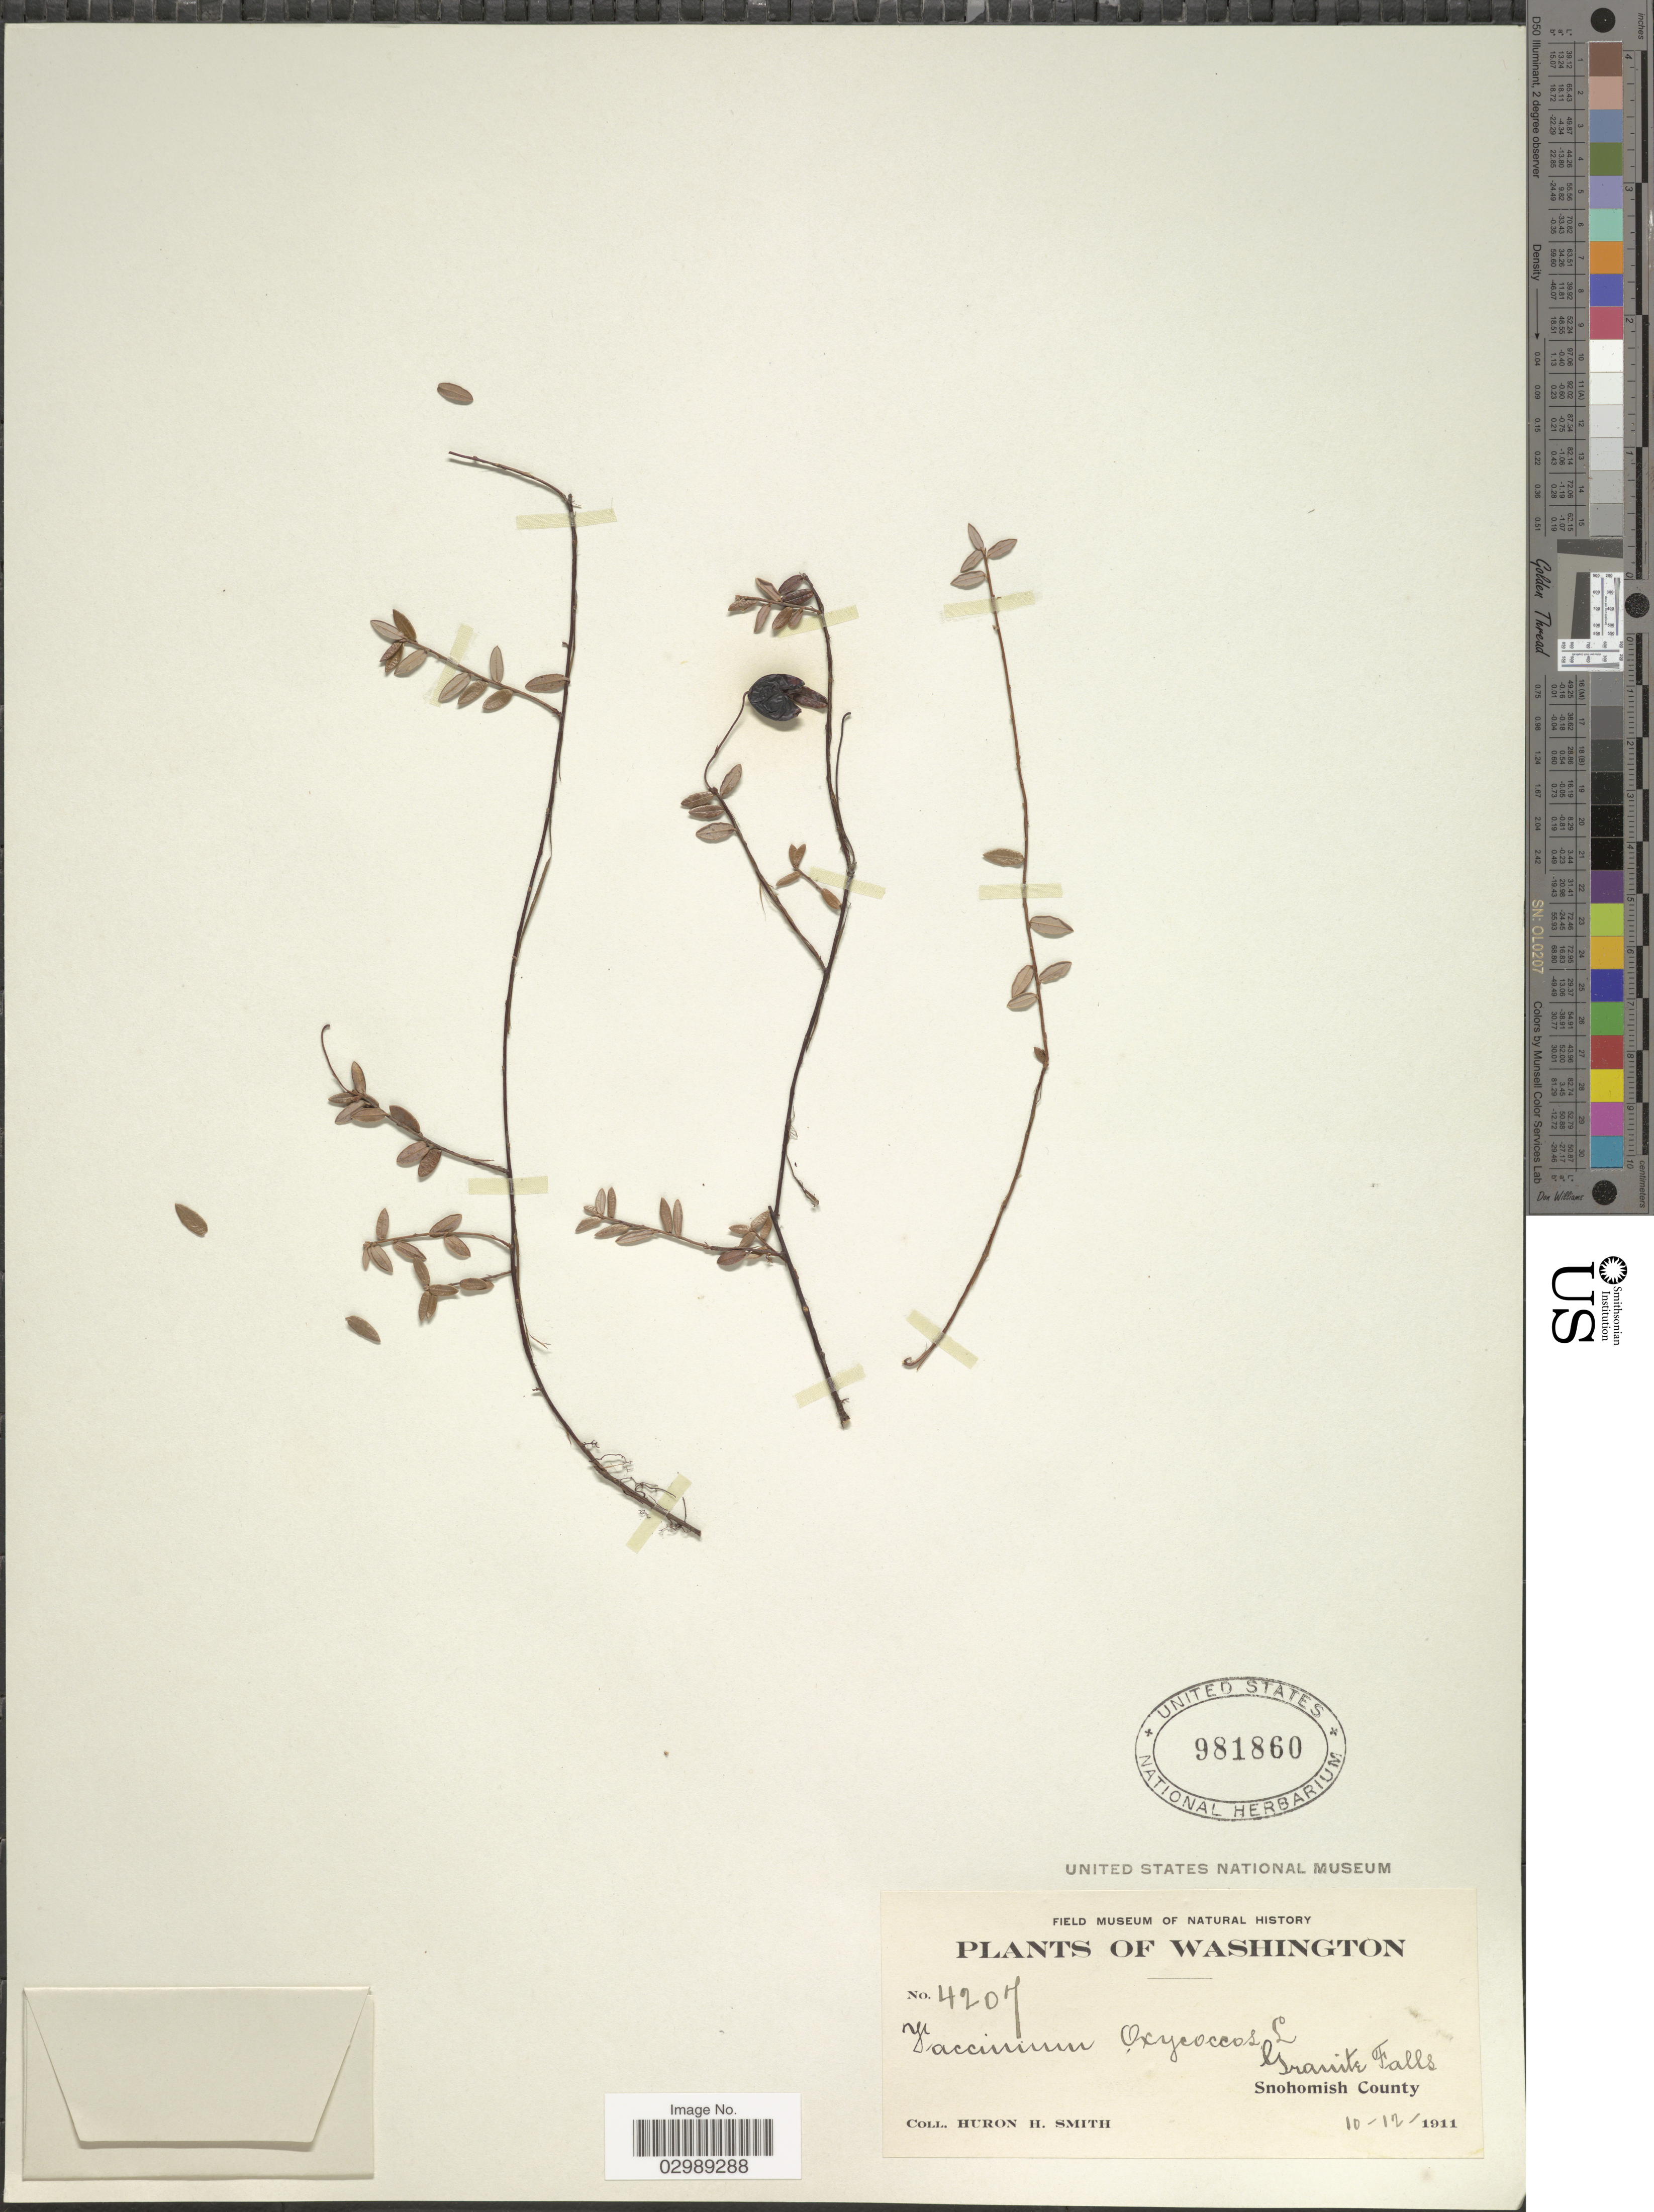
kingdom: Plantae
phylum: Tracheophyta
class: Magnoliopsida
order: Ericales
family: Ericaceae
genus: Vaccinium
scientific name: Vaccinium oxycoccos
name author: L.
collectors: Huron H. Smith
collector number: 4207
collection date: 1911-10-12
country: United States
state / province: Washington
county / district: Snohomish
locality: Granite Falls, Snohomish County.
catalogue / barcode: US 981860